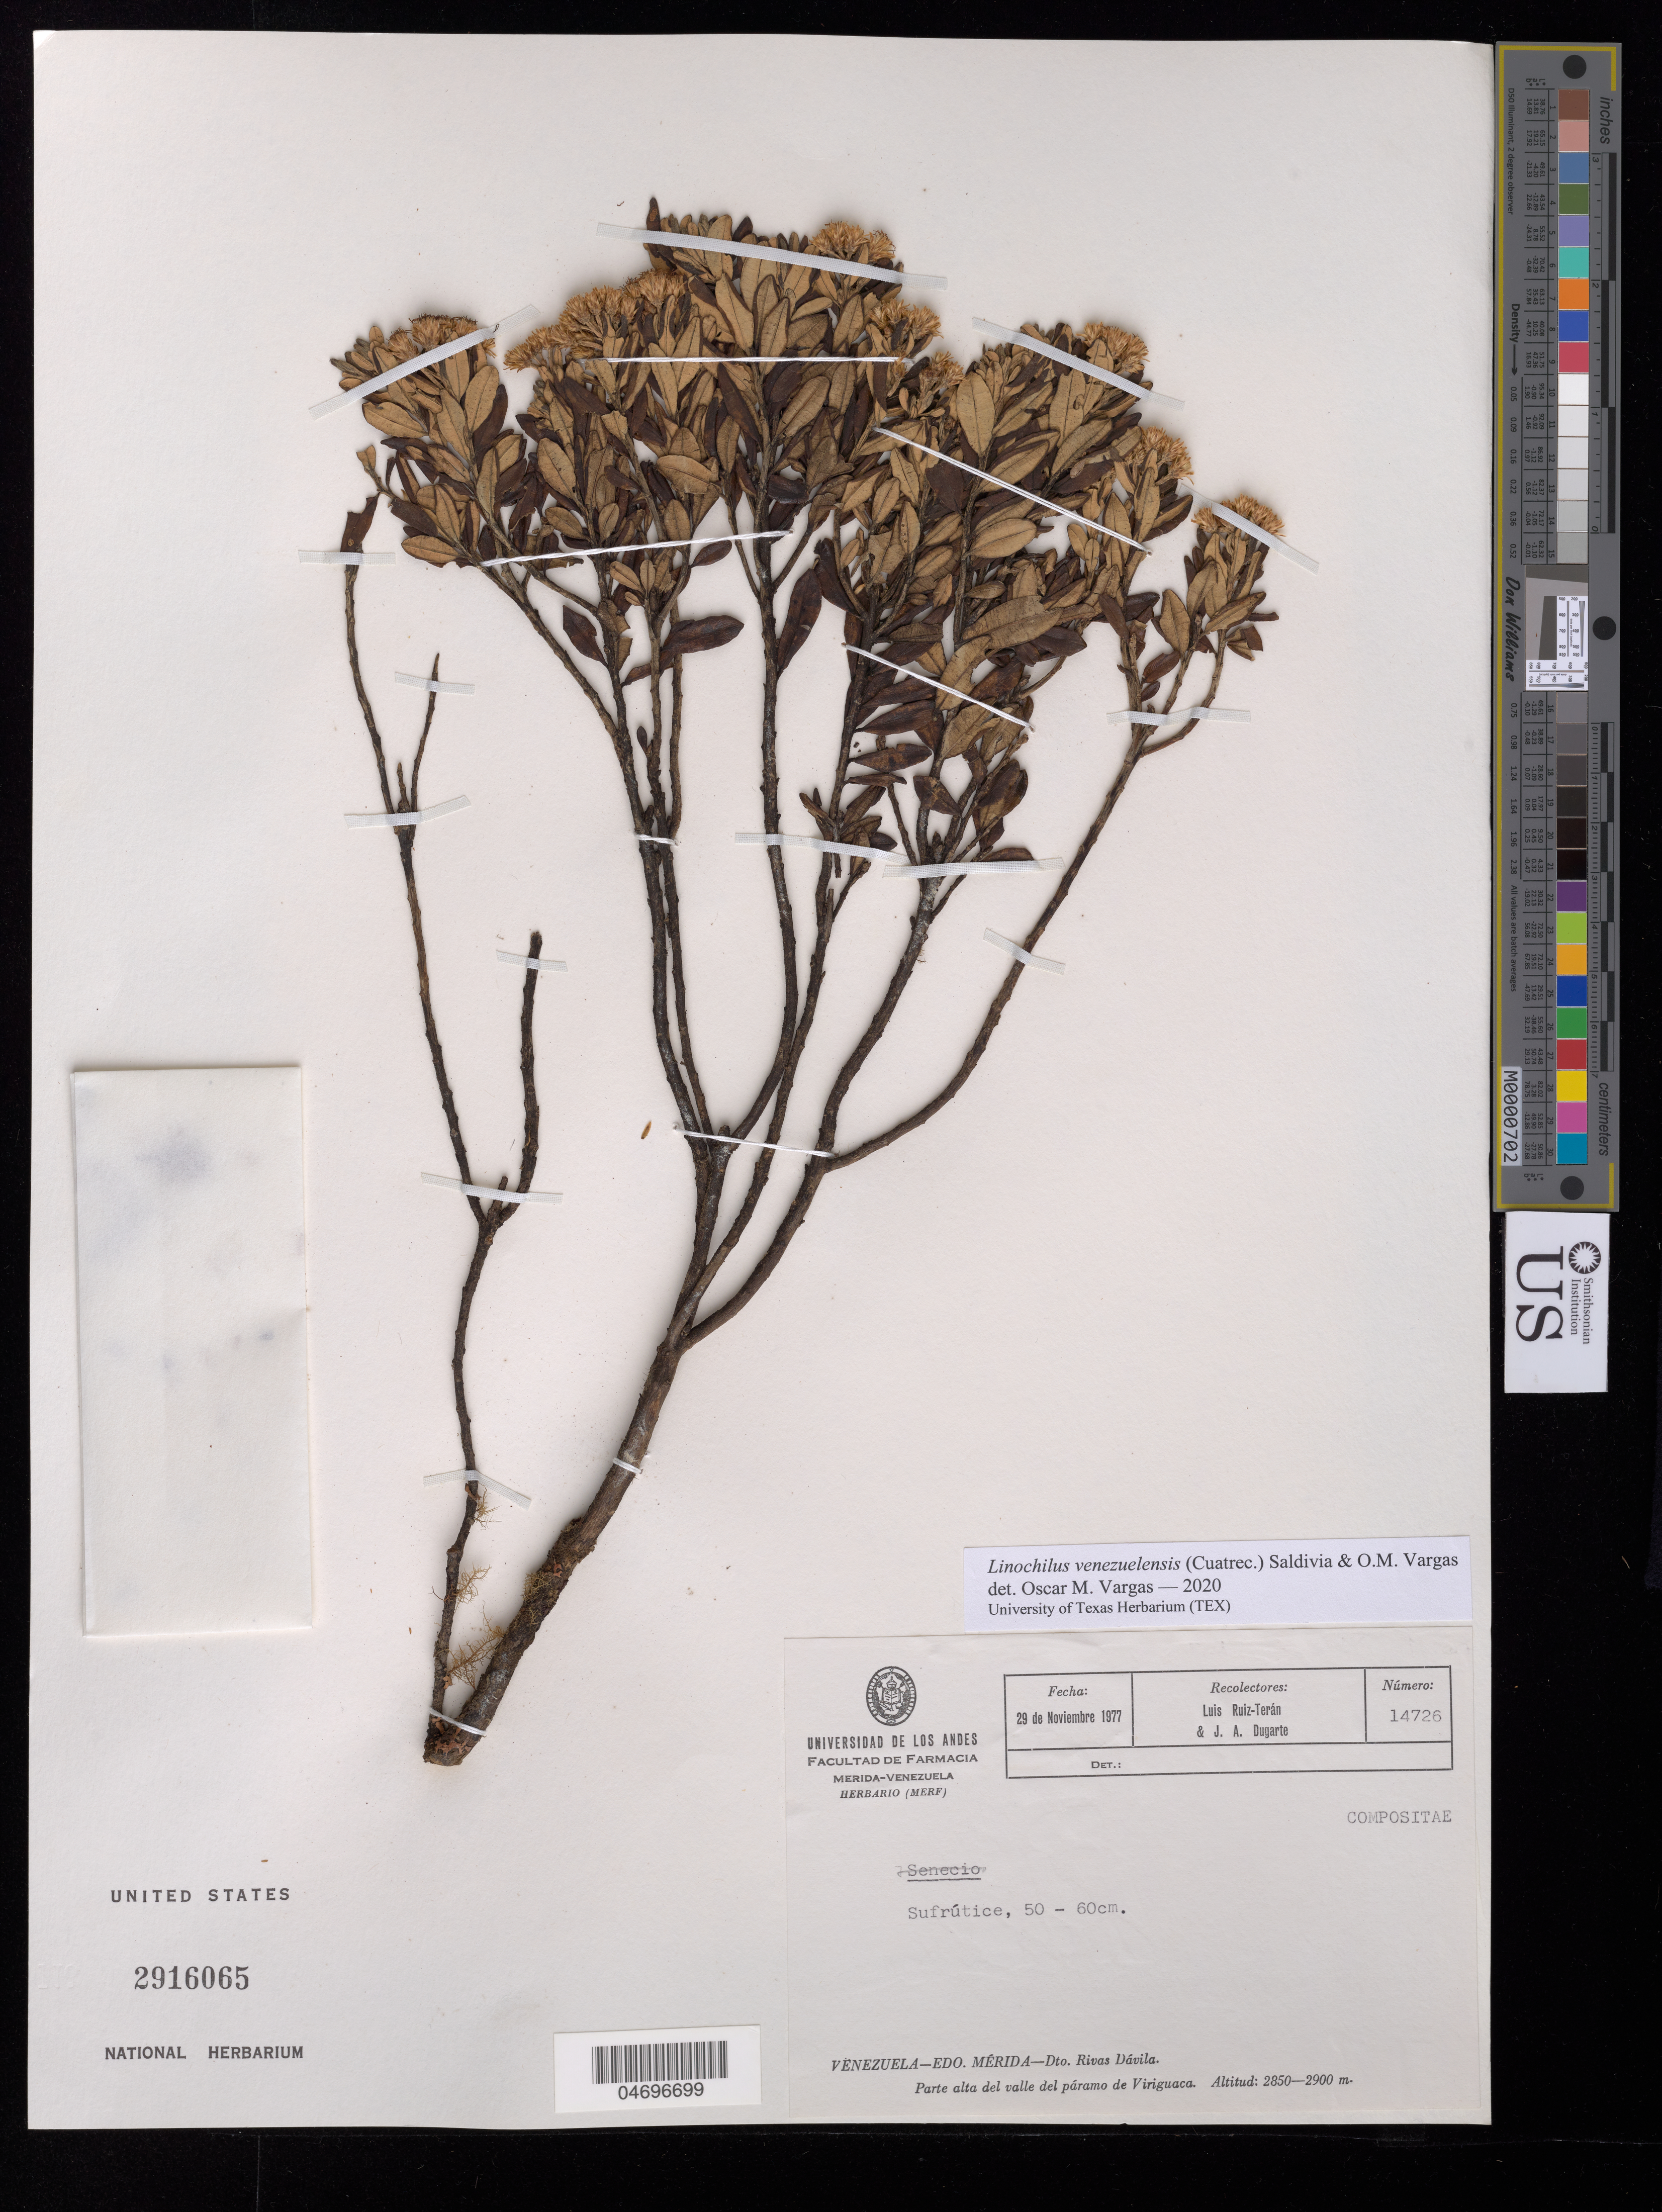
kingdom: Plantae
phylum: Tracheophyta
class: Magnoliopsida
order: Asterales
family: Asteraceae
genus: Linochilus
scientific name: Linochilus venezuelensis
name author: (Cuatrec.) Saldivia & O.M. Vargas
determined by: Vargas, Oscar M.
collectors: L. E. Ruíz-Terán & J. Dugarte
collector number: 14726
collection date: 1977-11-29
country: Venezuela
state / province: Mérida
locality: Venezuela - Edo Merida. Dto. Rivas Davila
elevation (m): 2850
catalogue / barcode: US 2916065